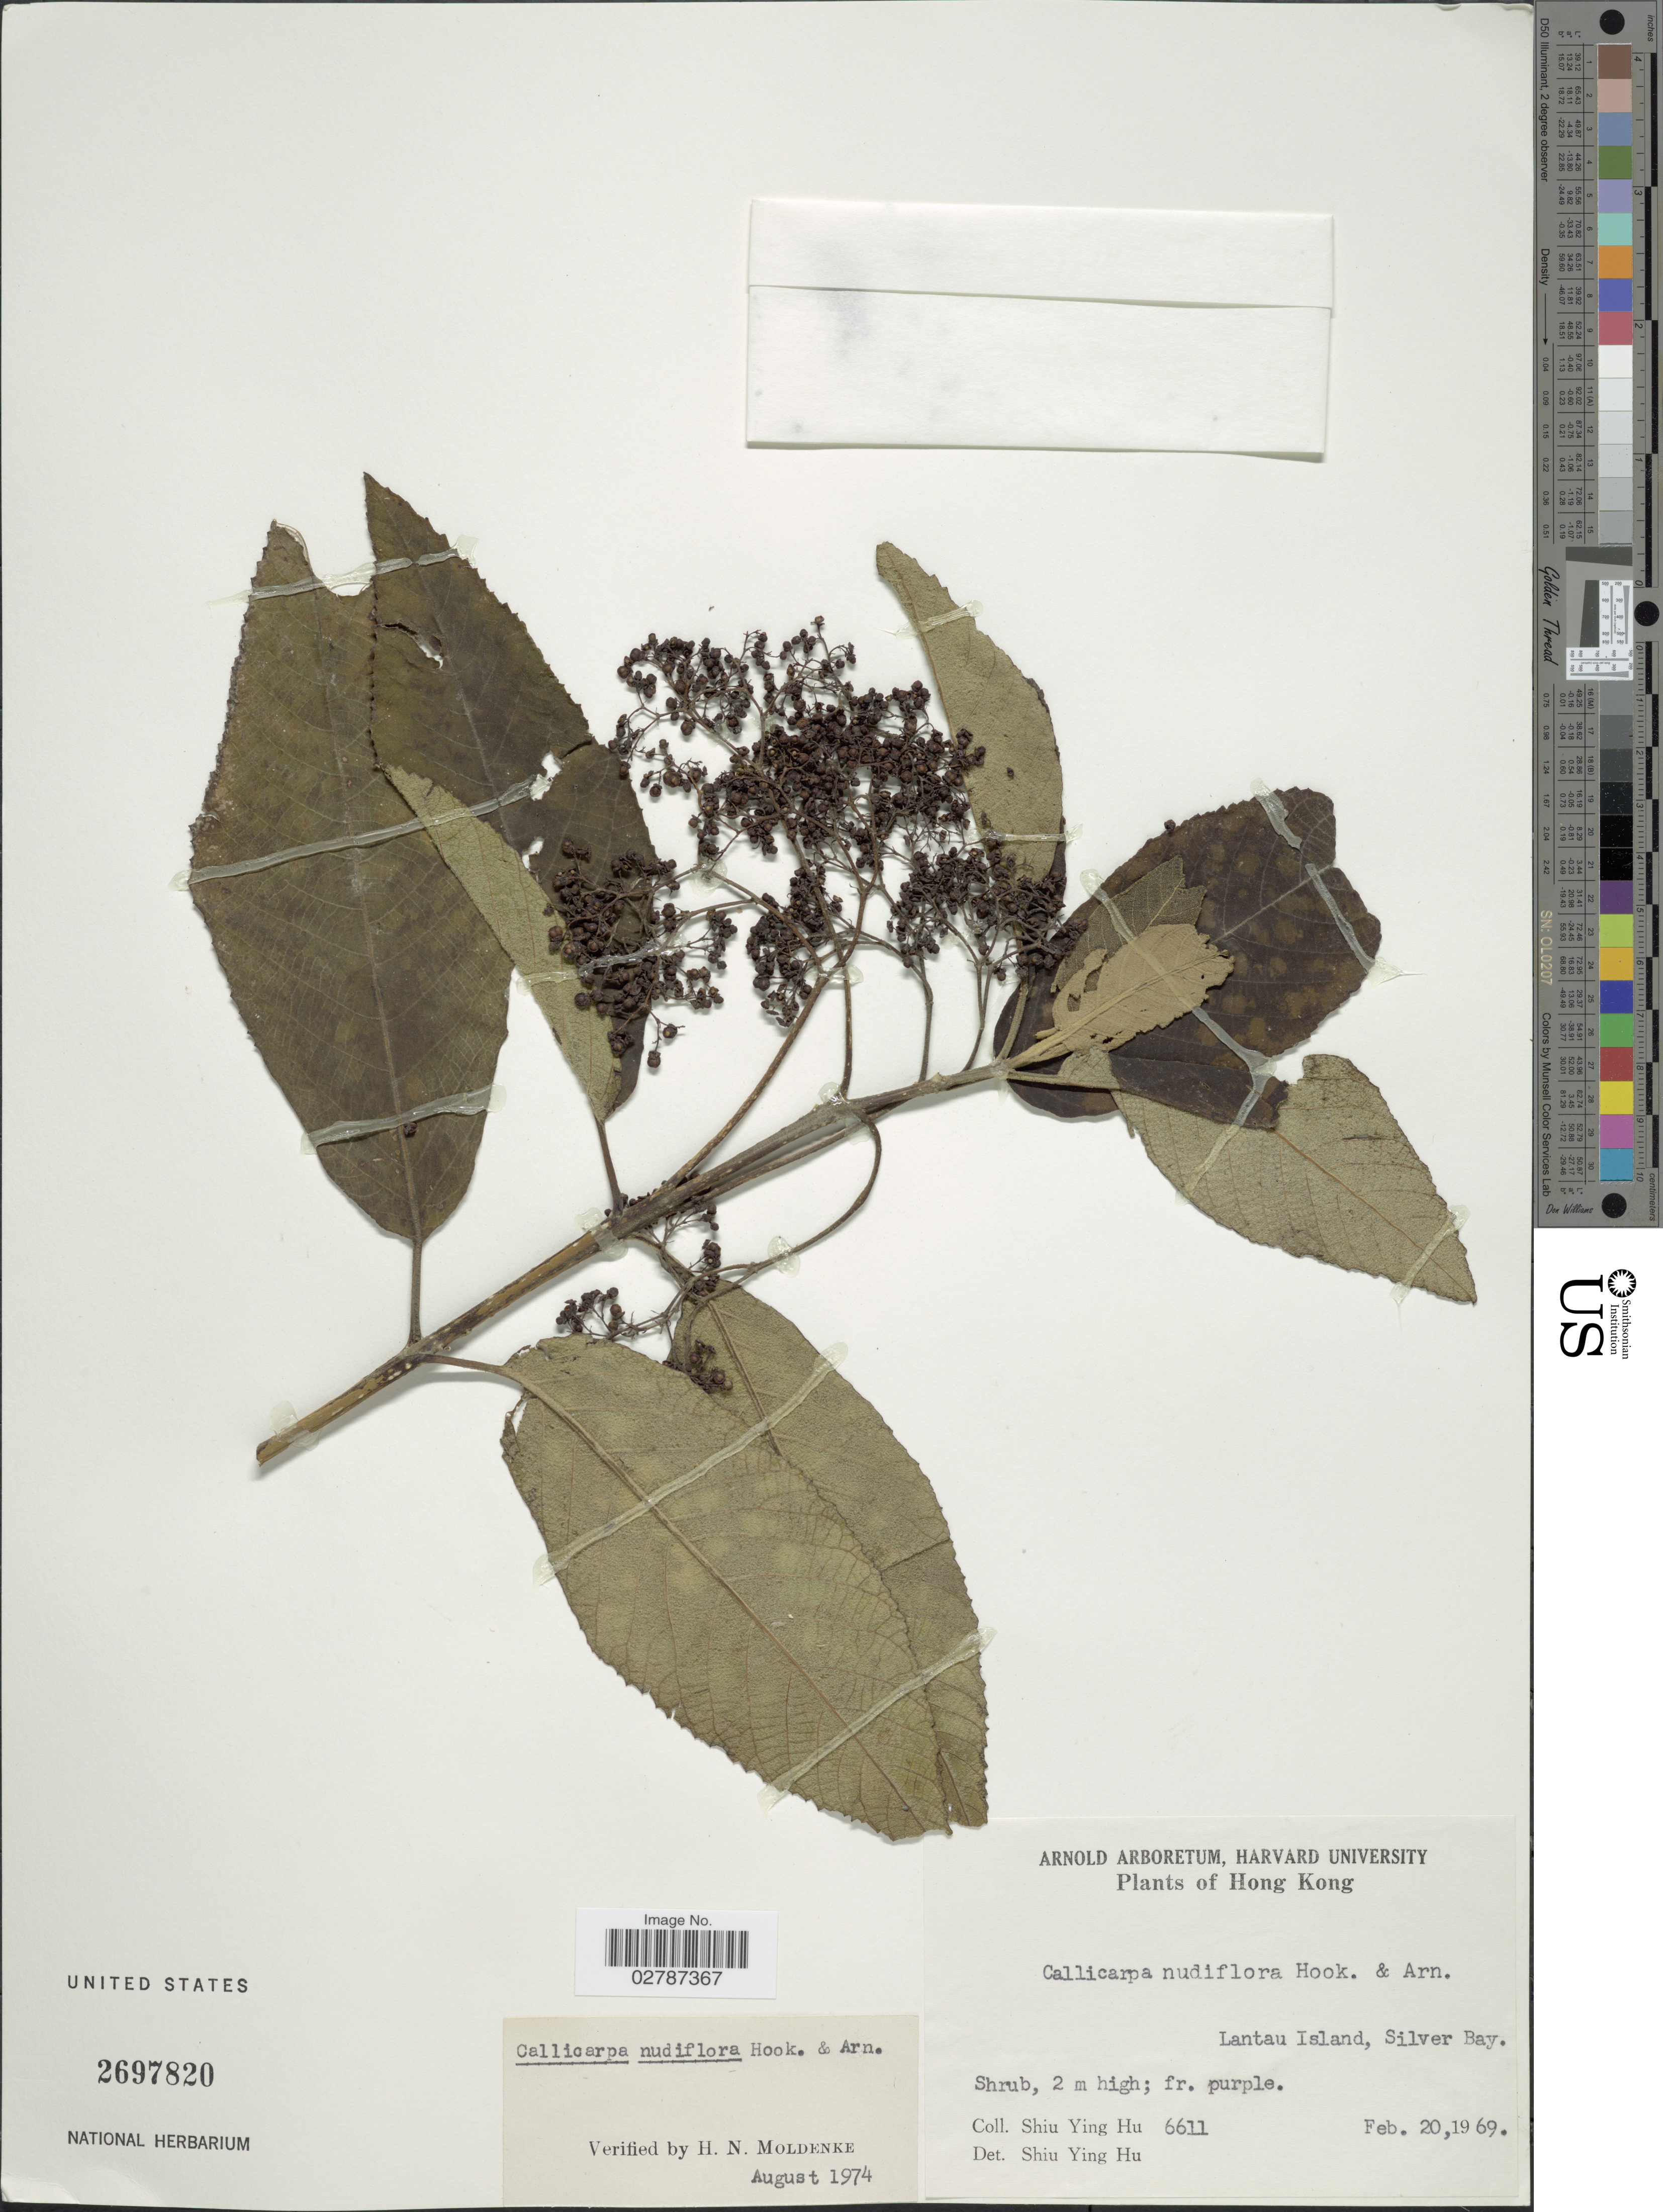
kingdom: Plantae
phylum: Tracheophyta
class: Magnoliopsida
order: Lamiales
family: Lamiaceae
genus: Callicarpa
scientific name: Callicarpa nudiflora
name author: Hook. & Arn.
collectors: S. Y. Hu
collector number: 6611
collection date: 1969-02-20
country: China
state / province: Hong Kong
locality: Lantau Island. Silver Bay.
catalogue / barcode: US 2697820